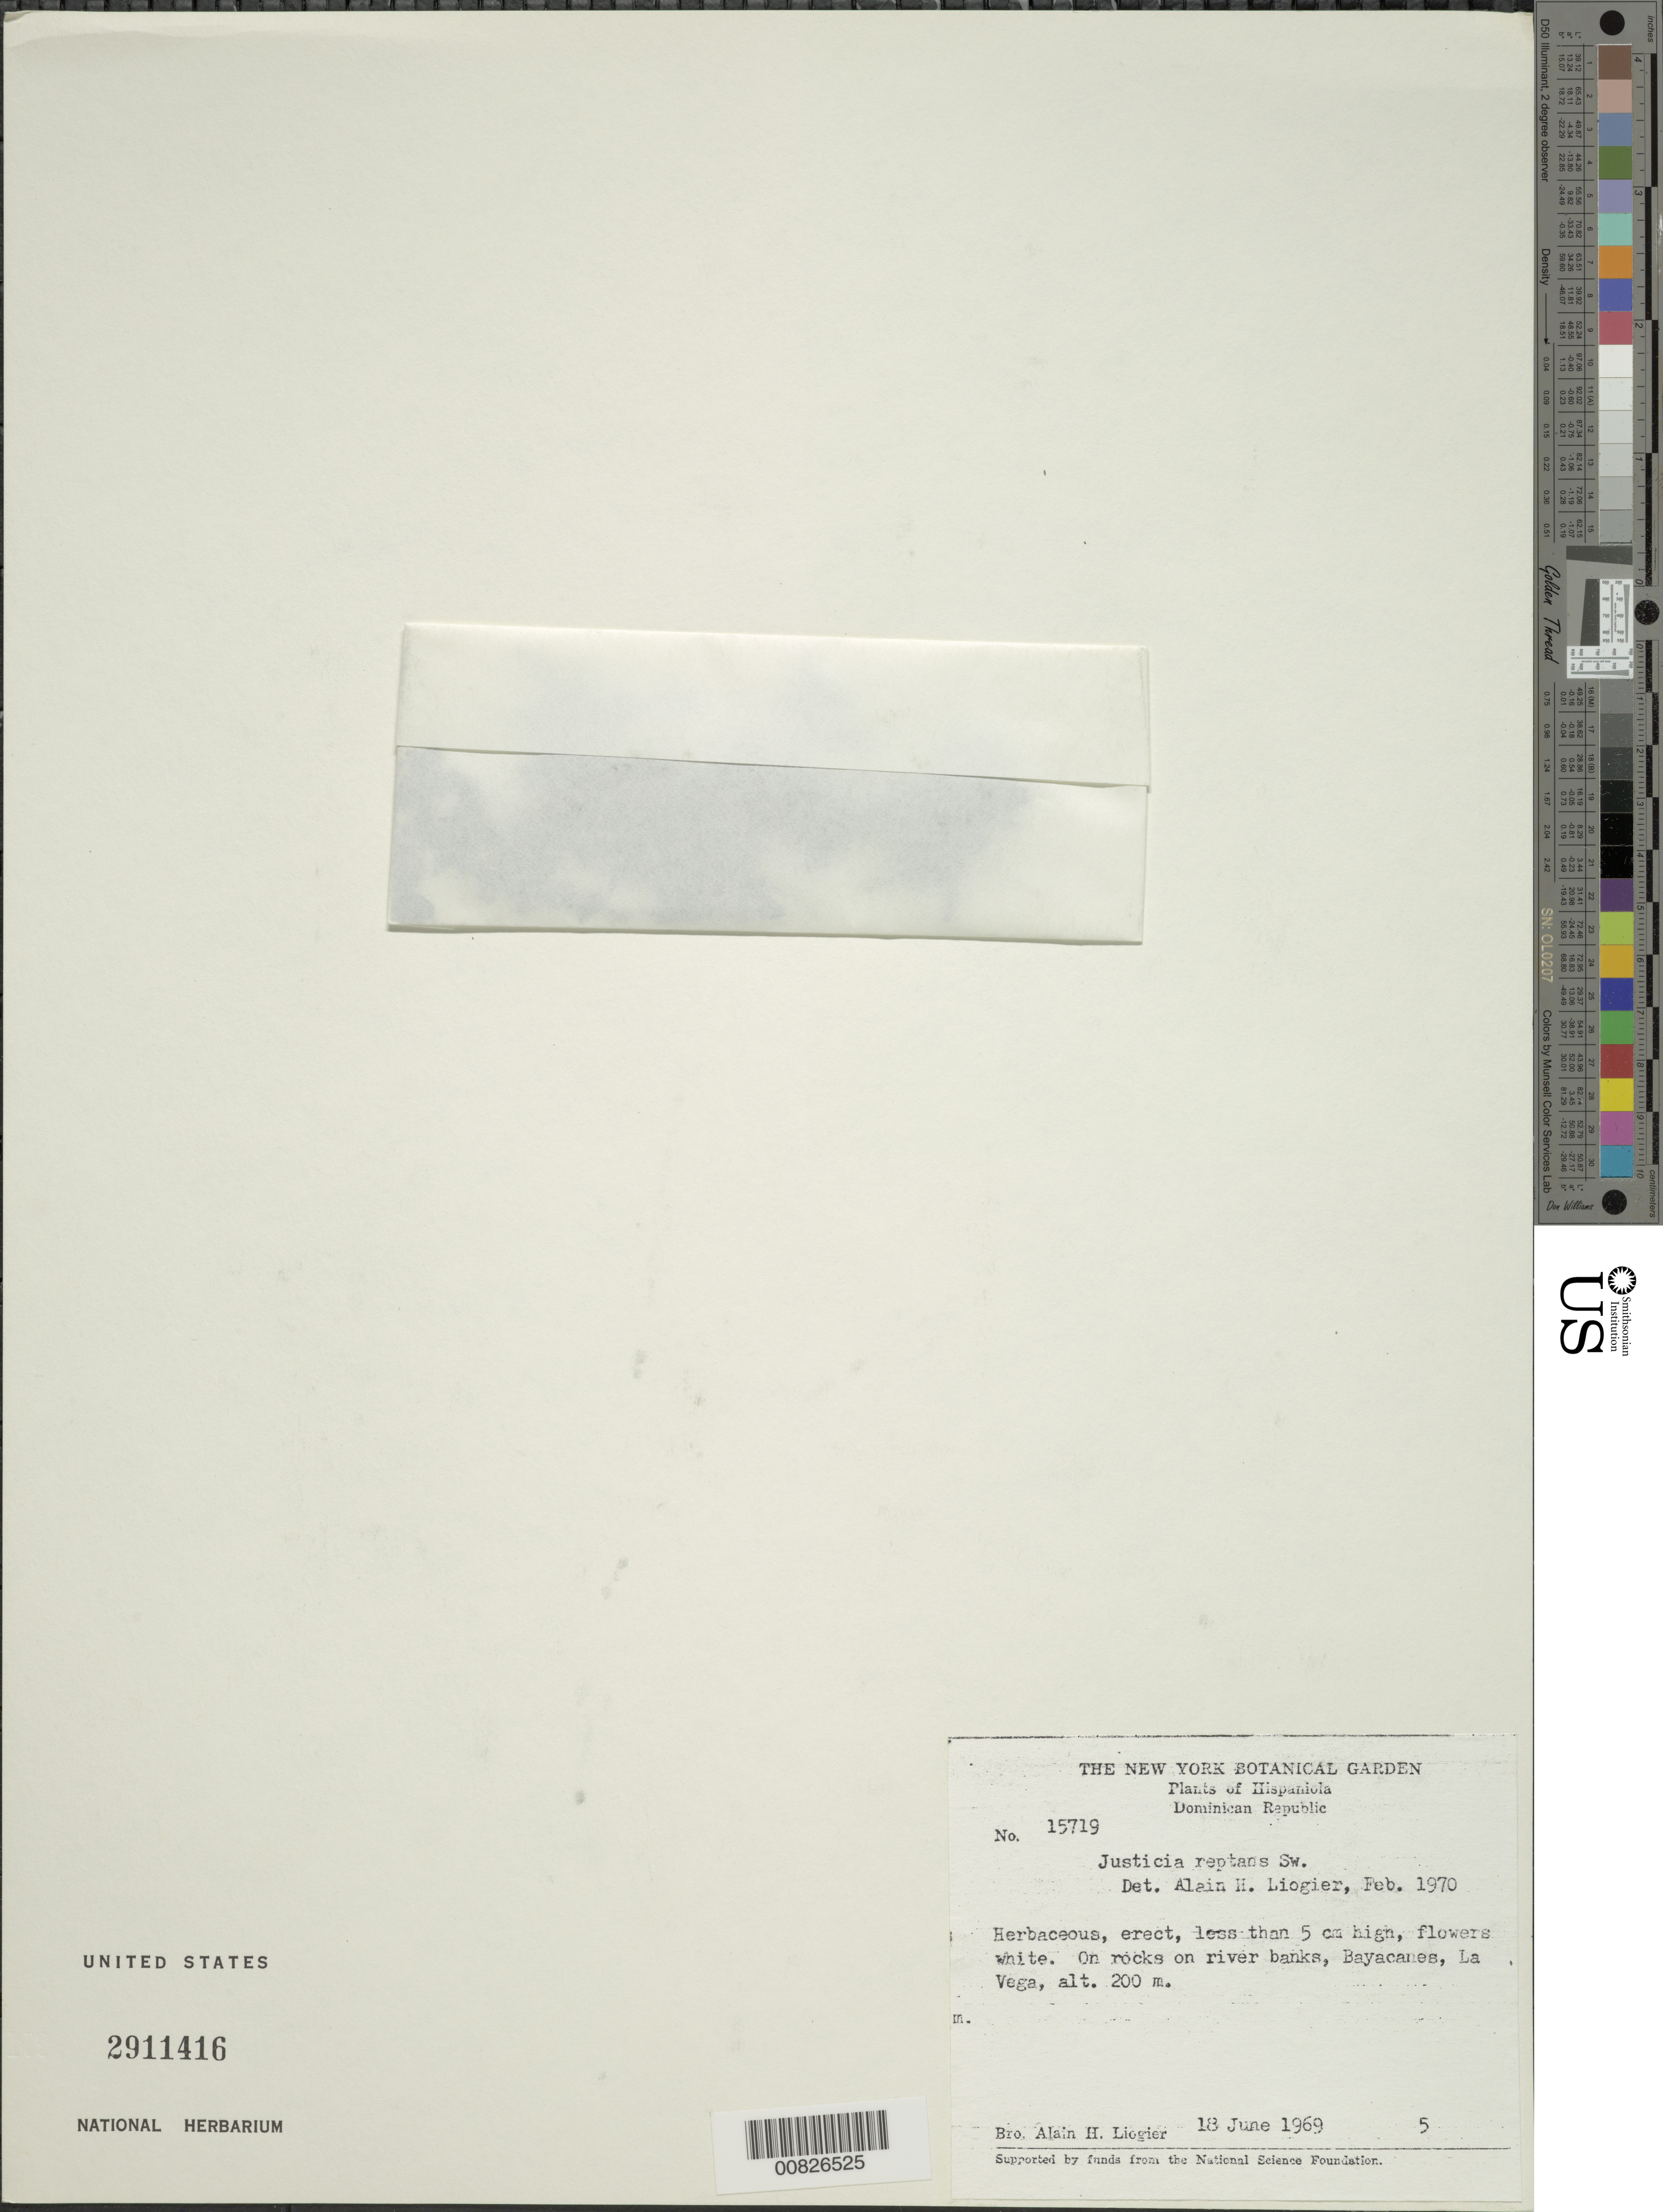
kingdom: Plantae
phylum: Tracheophyta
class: Magnoliopsida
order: Lamiales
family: Acanthaceae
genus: Justicia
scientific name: Justicia reptans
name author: Sw.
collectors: A. H. Liogier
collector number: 15719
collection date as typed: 18 Jun 1969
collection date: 1969-06-18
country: Dominican Republic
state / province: La Vega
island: Hispaniola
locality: Bayacanes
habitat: On rocks on river banks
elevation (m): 200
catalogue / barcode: US 2911416